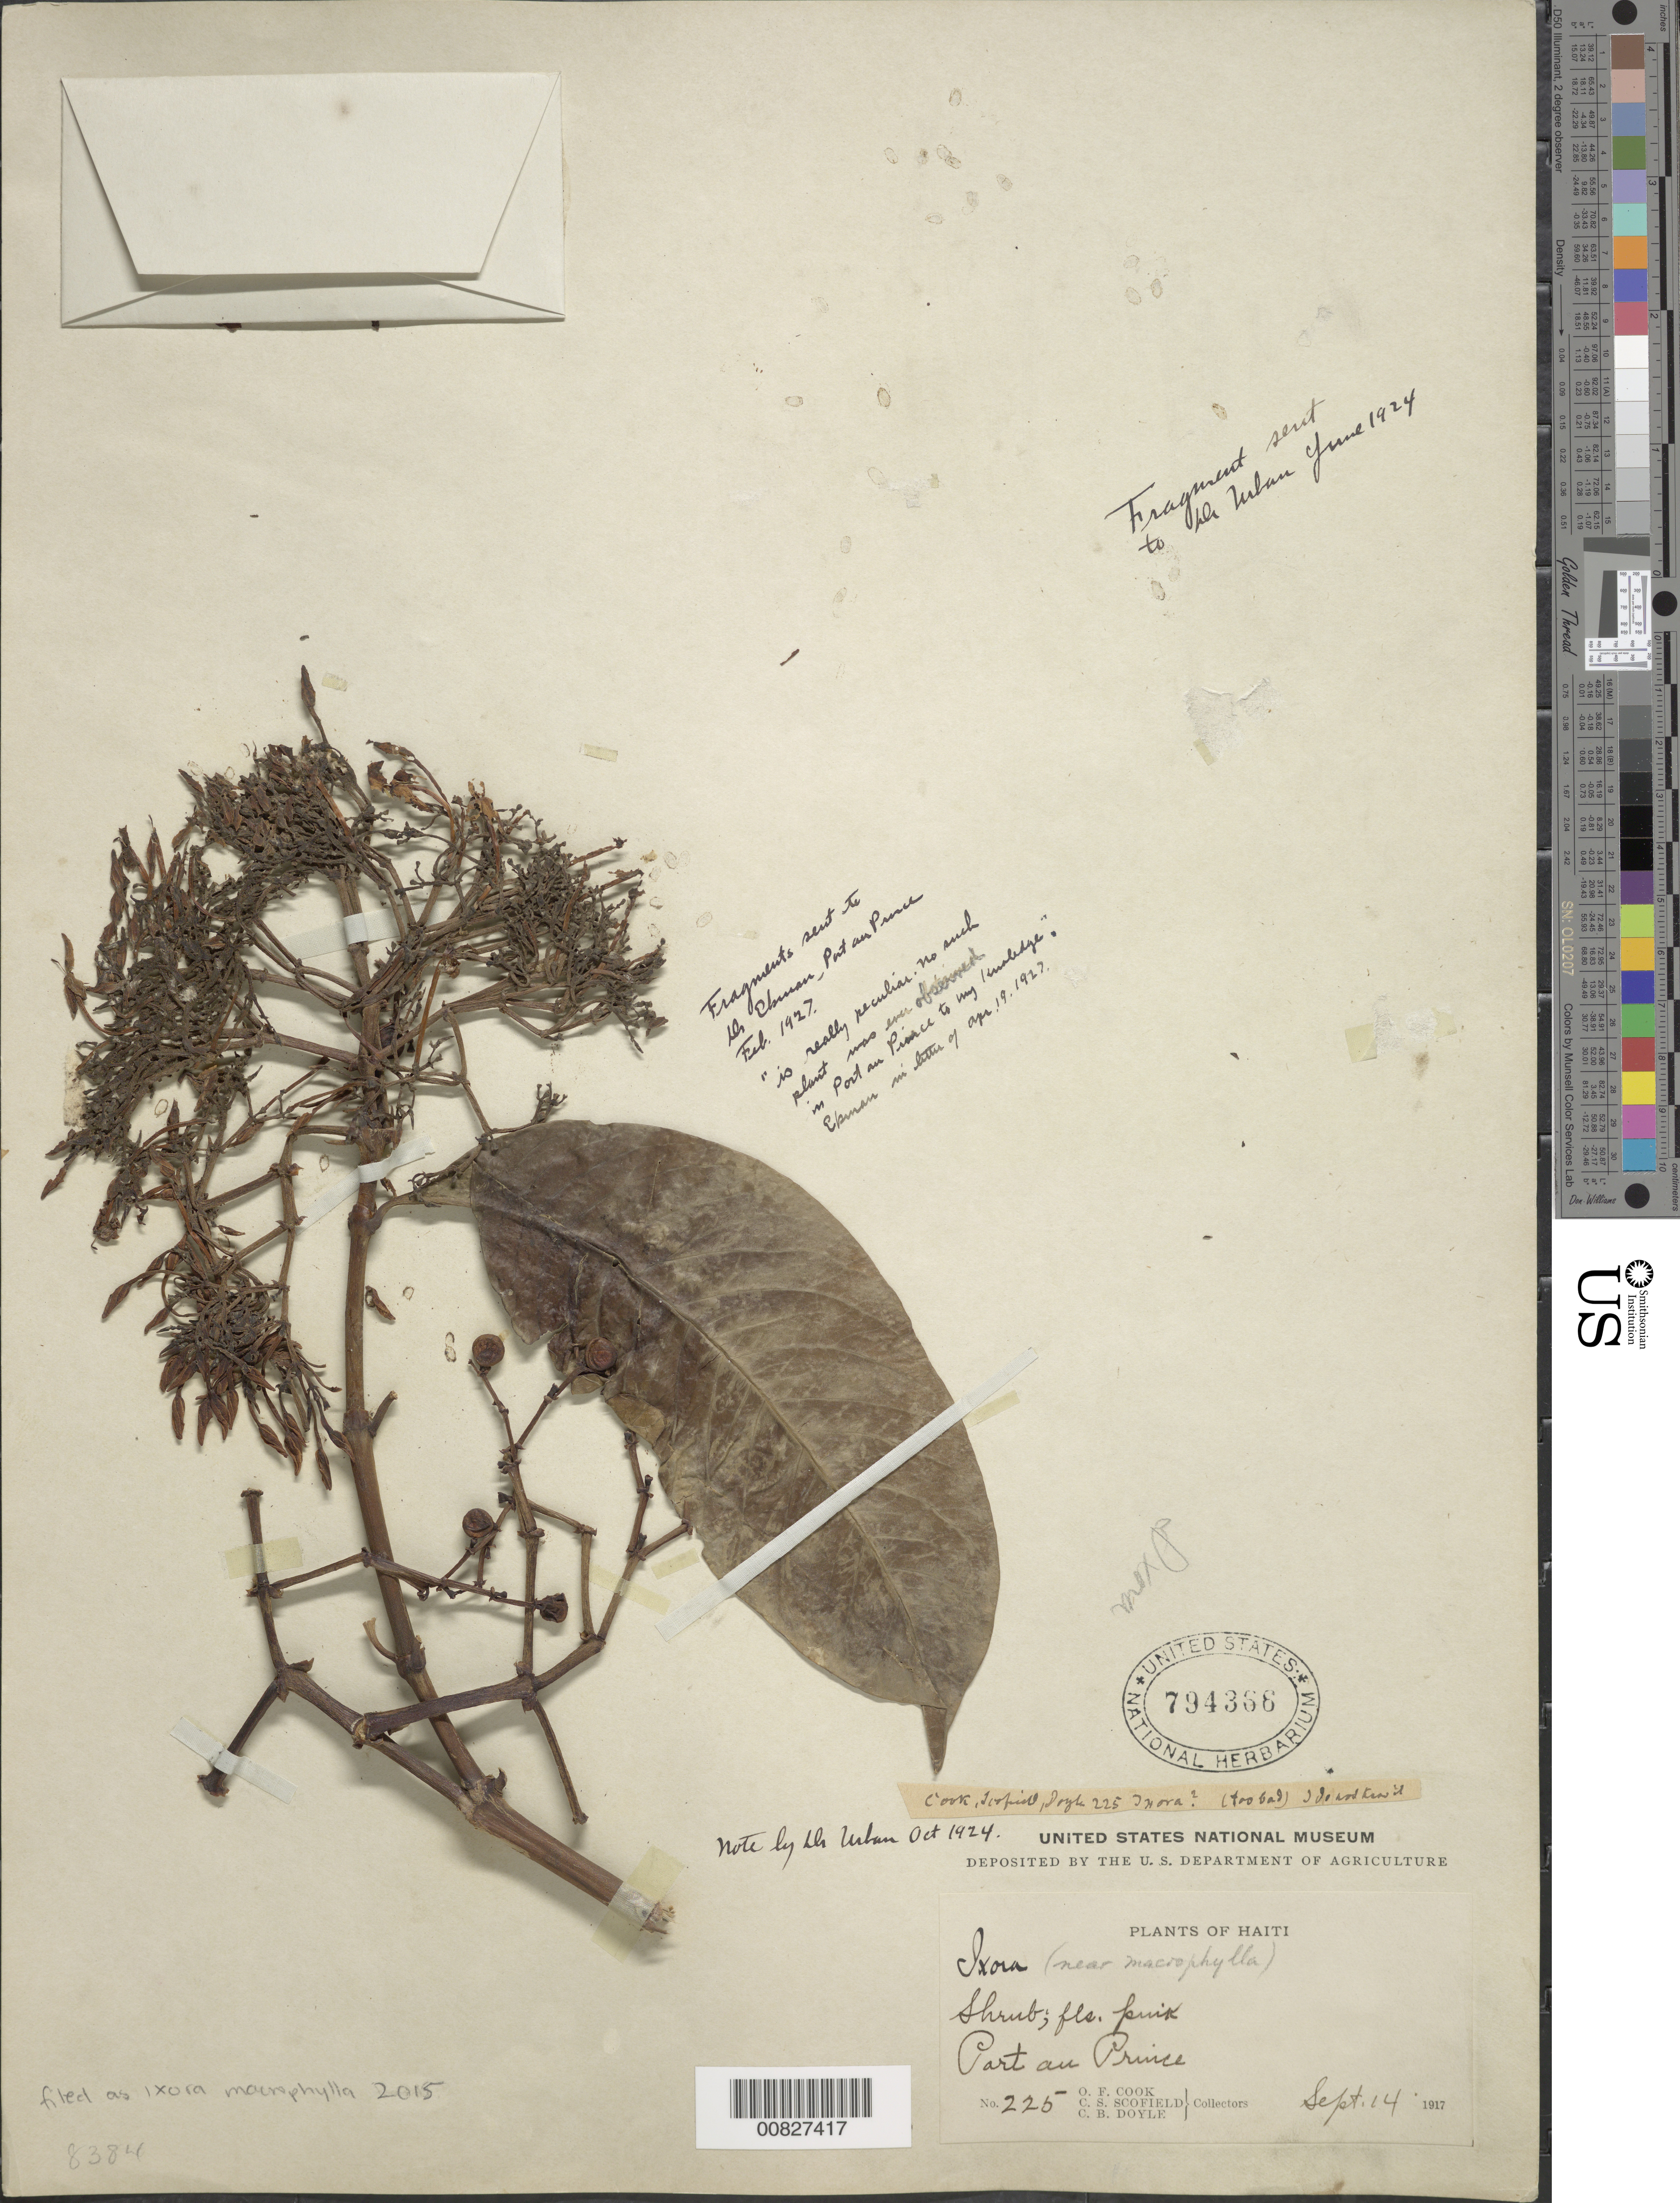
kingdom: Plantae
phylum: Tracheophyta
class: Magnoliopsida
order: Gentianales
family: Rubiaceae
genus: Ixora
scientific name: Ixora macrophylla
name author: Bartl. ex DC.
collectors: O. F. Cook, C. Scofield & C. Doyle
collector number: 225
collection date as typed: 14 Sep 1917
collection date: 1917-09-14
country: Haiti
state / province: Óuest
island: Hispaniola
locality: Port au Prince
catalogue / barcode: US 794366